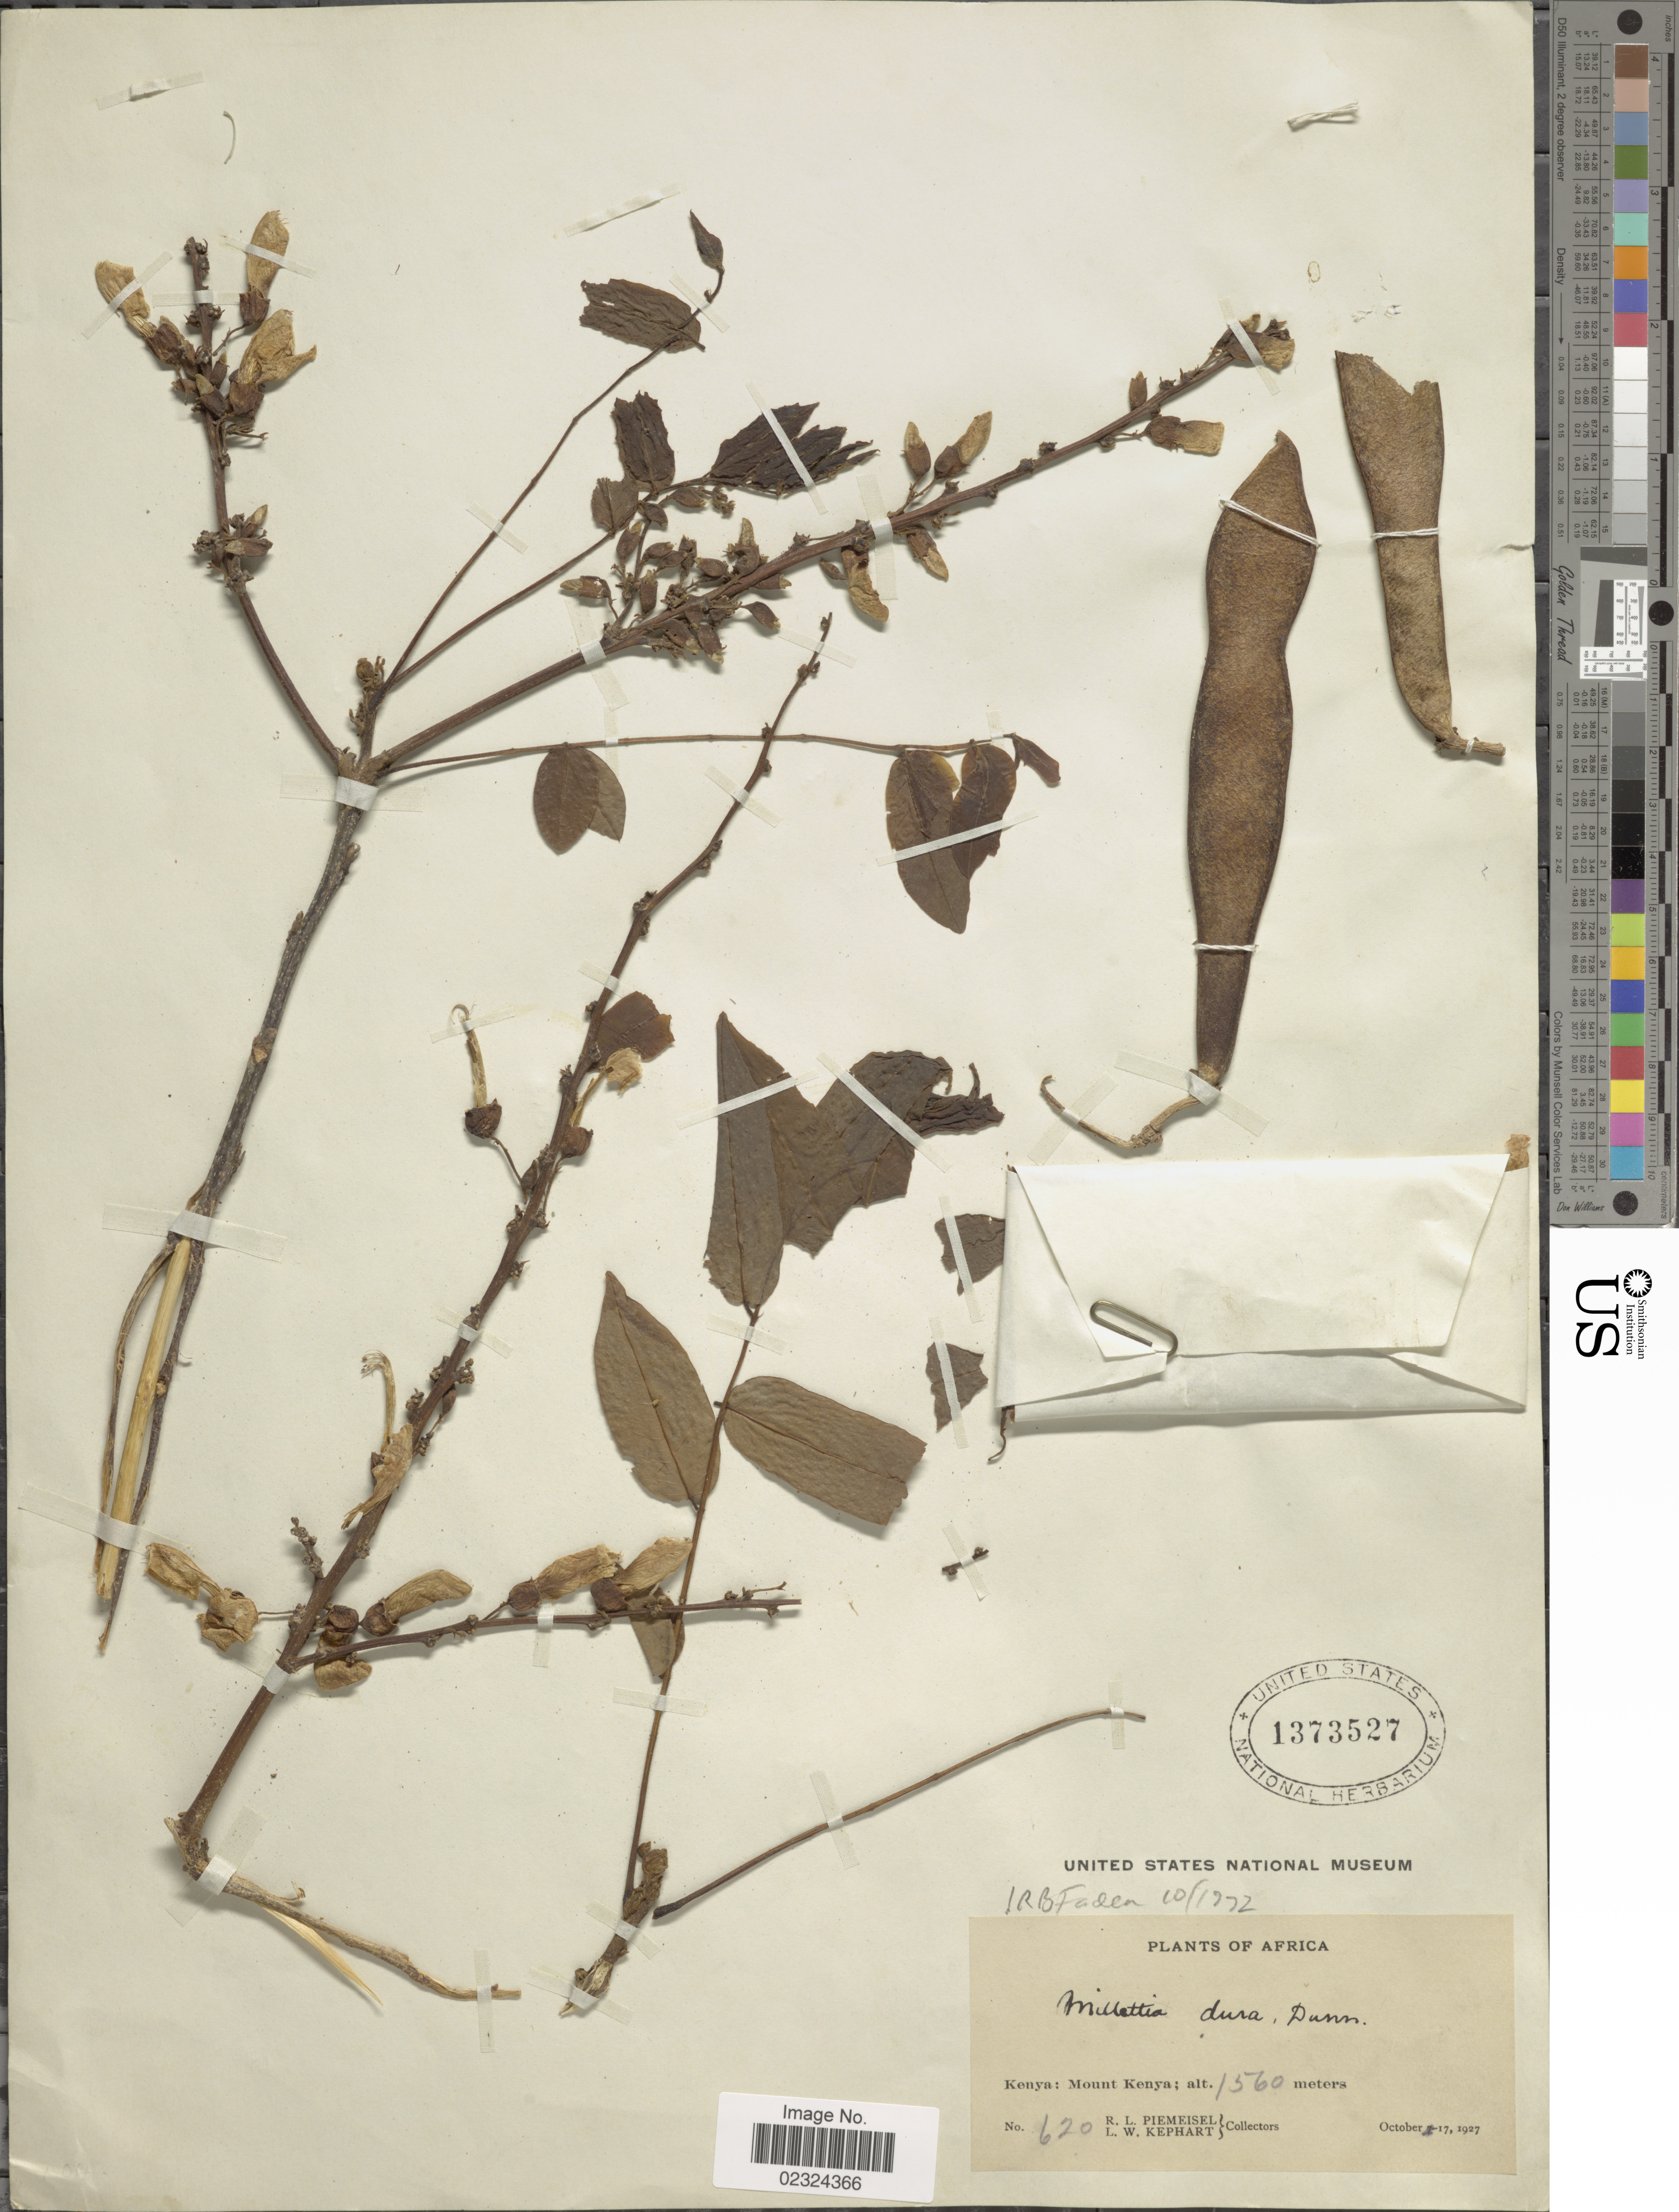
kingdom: Plantae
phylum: Tracheophyta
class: Magnoliopsida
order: Fabales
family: Fabaceae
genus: Millettia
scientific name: Millettia dura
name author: Dunn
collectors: R. L. Piemeisel & L. W. Kephart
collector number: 620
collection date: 1927-10-01/1927-10-17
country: Kenya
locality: Africa. Mount Kenya.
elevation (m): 1560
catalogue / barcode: US 1373527